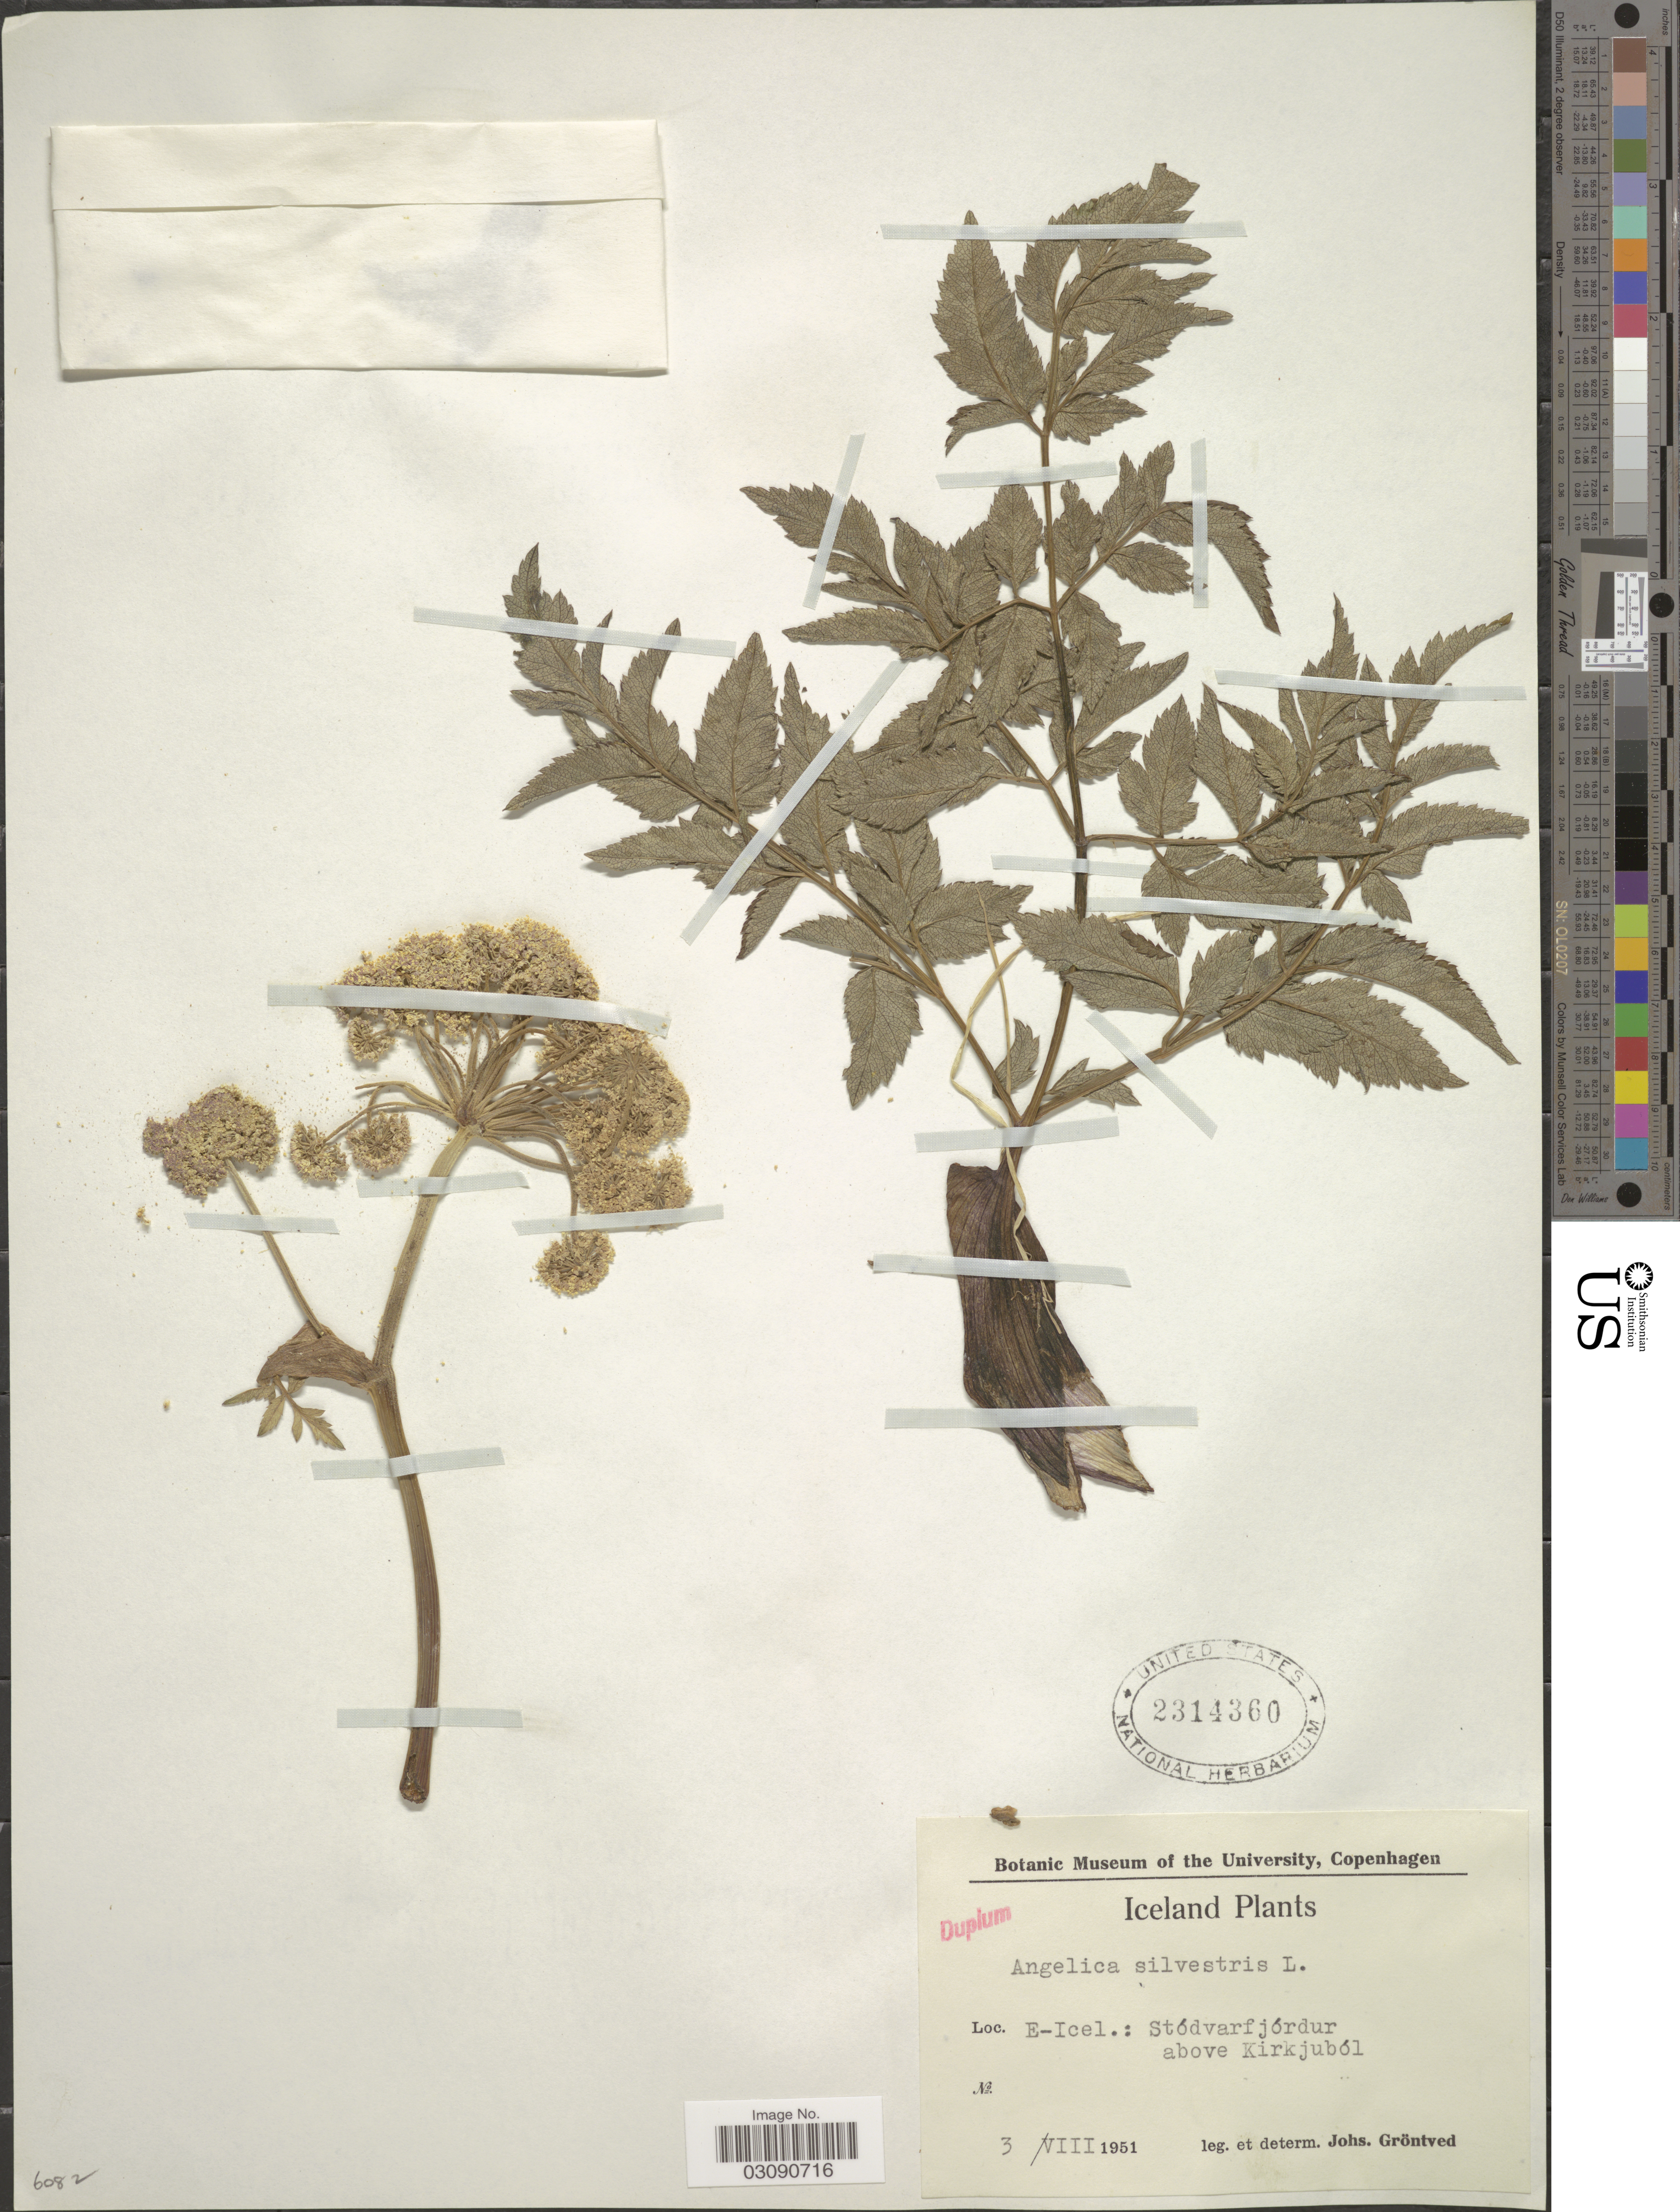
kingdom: Plantae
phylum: Tracheophyta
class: Magnoliopsida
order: Apiales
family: Apiaceae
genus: Angelica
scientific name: Angelica sylvestris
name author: L.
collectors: J. Gröntved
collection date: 1951-08-03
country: Iceland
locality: E-Icel.: Stódvarfjórdur above Kirkjuból.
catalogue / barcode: US 2314360